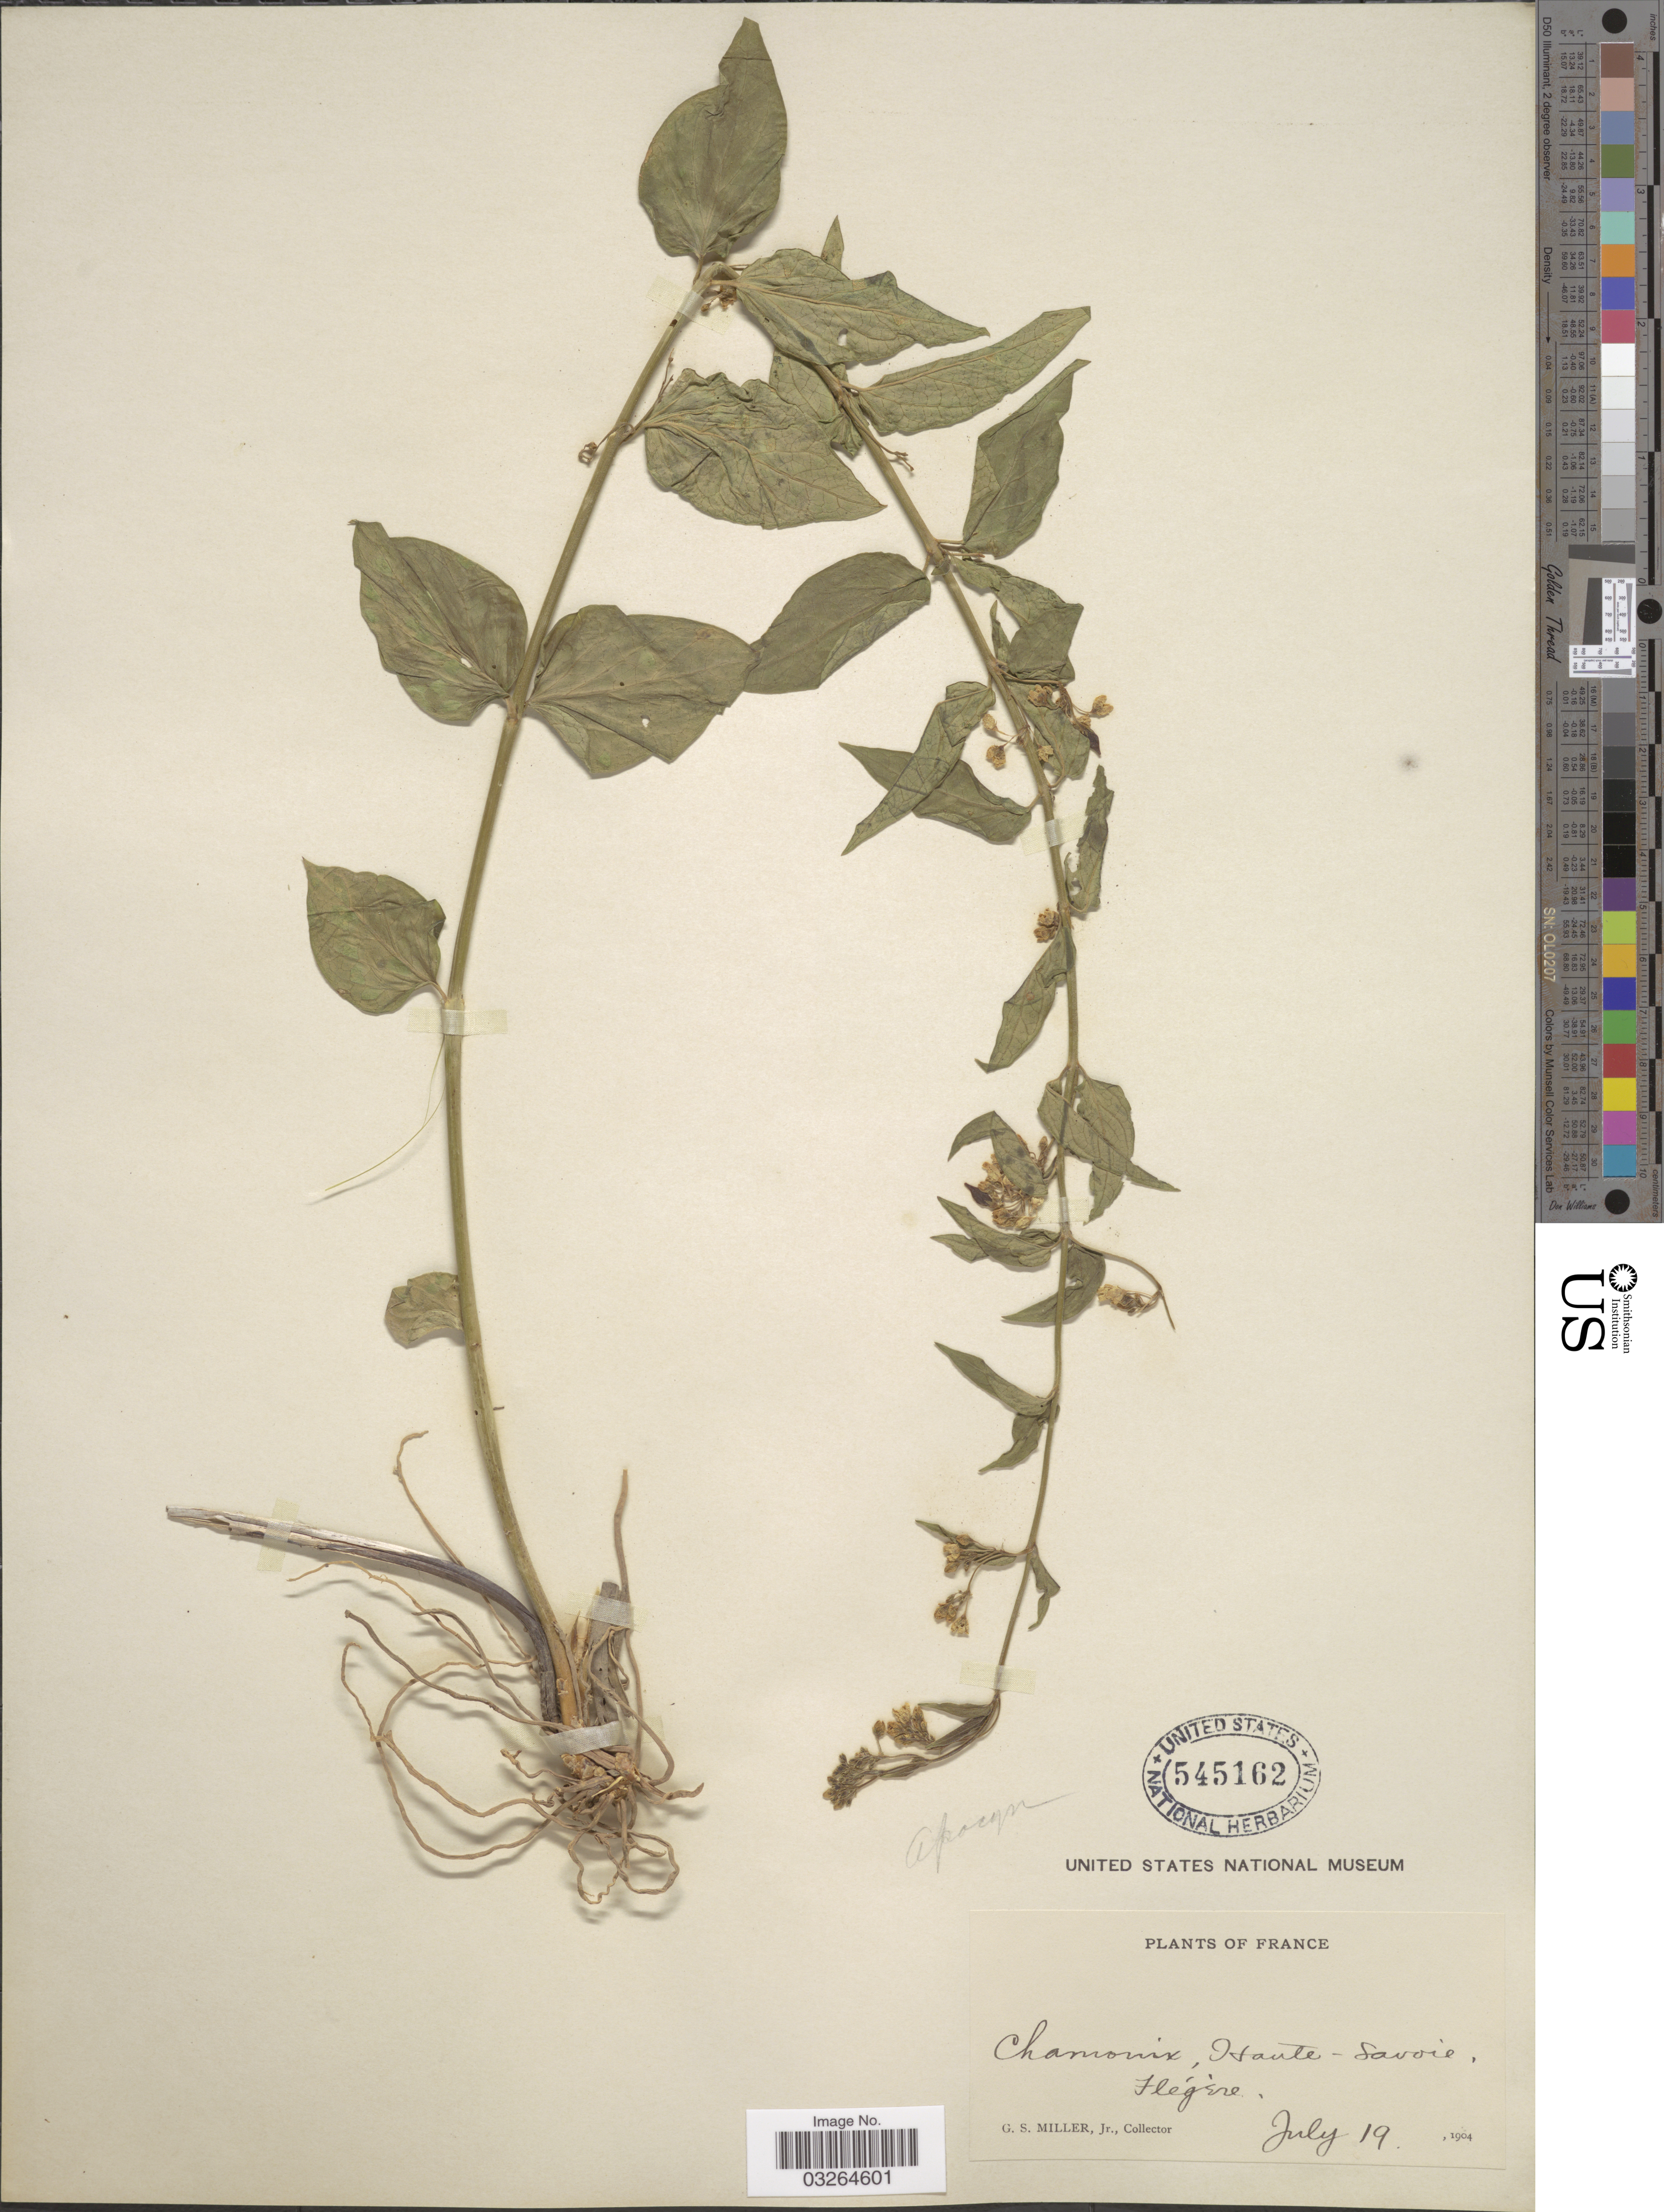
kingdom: Plantae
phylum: Tracheophyta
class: Magnoliopsida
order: Gentianales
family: Apocynaceae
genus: Cynanchum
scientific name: Cynanchum vincetoxicum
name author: Pers.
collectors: G. S. Miller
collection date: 1904-07-19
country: France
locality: Chamonix, Haute-Savoie, Flégère.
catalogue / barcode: US 545162